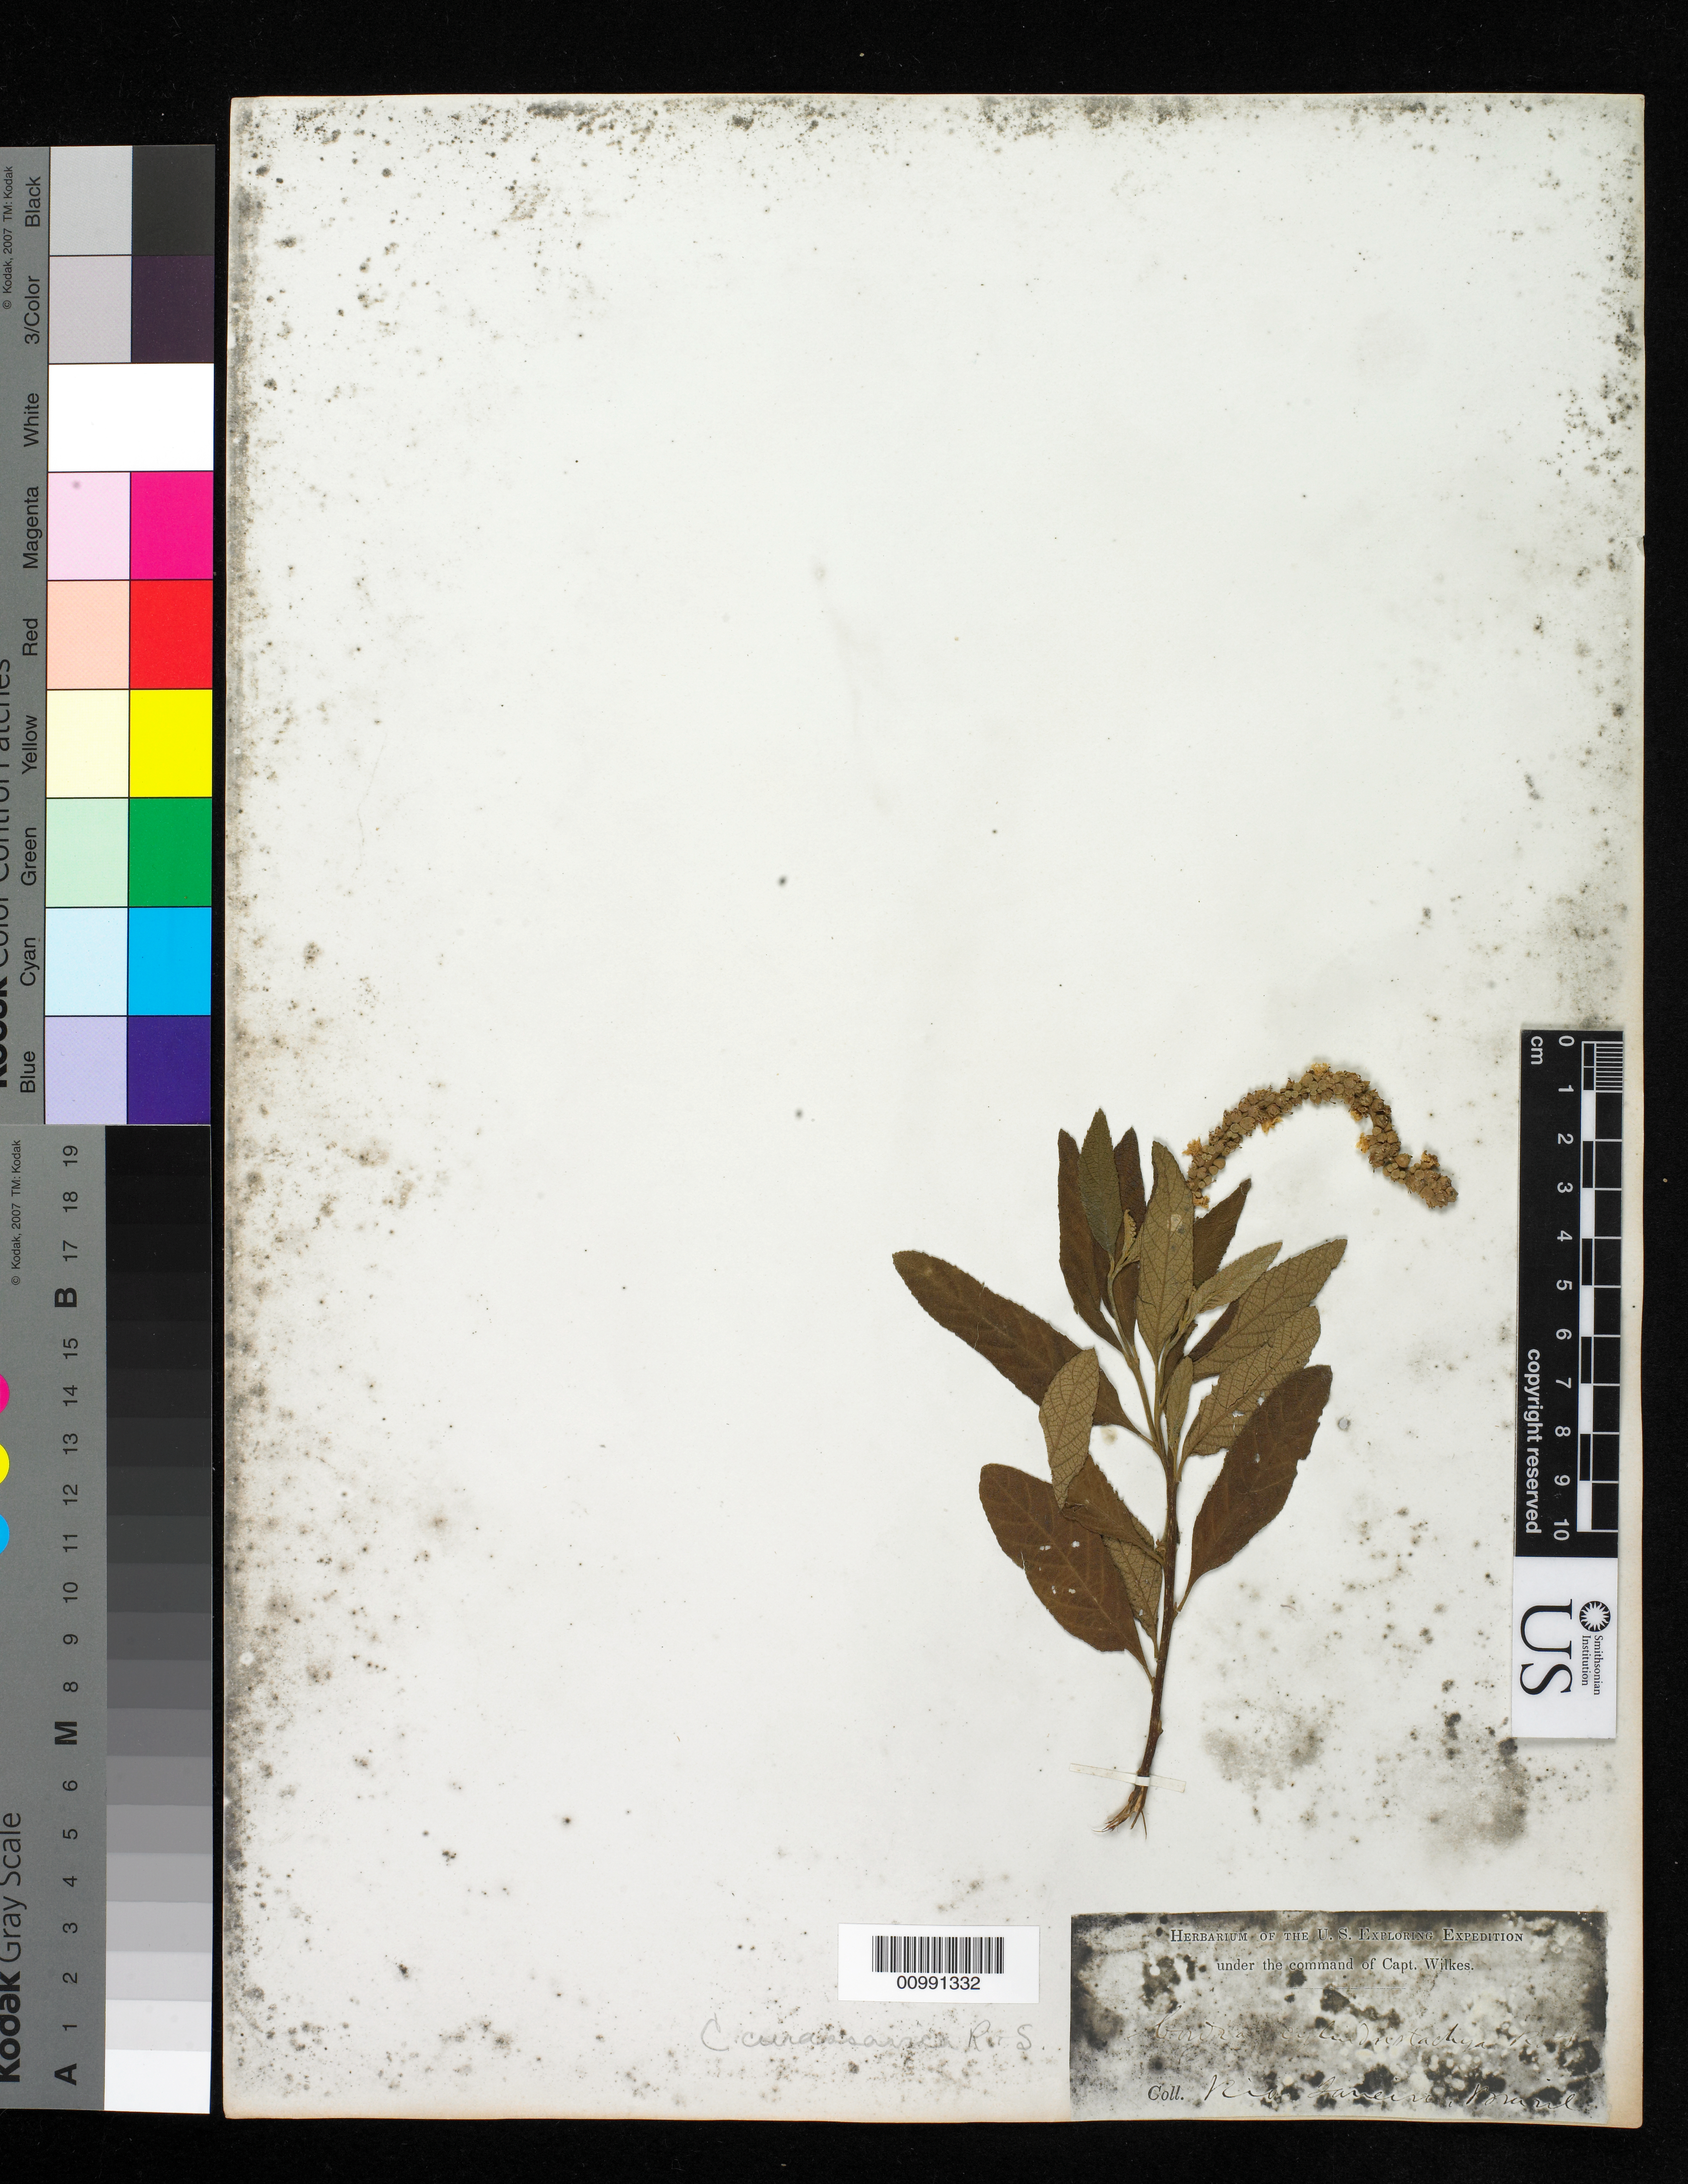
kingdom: Plantae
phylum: Tracheophyta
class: Magnoliopsida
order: Boraginales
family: Cordiaceae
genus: Cordia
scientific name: Cordia curassavica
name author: (Jacq.) Roem. & Schult.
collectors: Wilkes Explor. Exped.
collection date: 1838/1842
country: Brazil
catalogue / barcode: US 98604